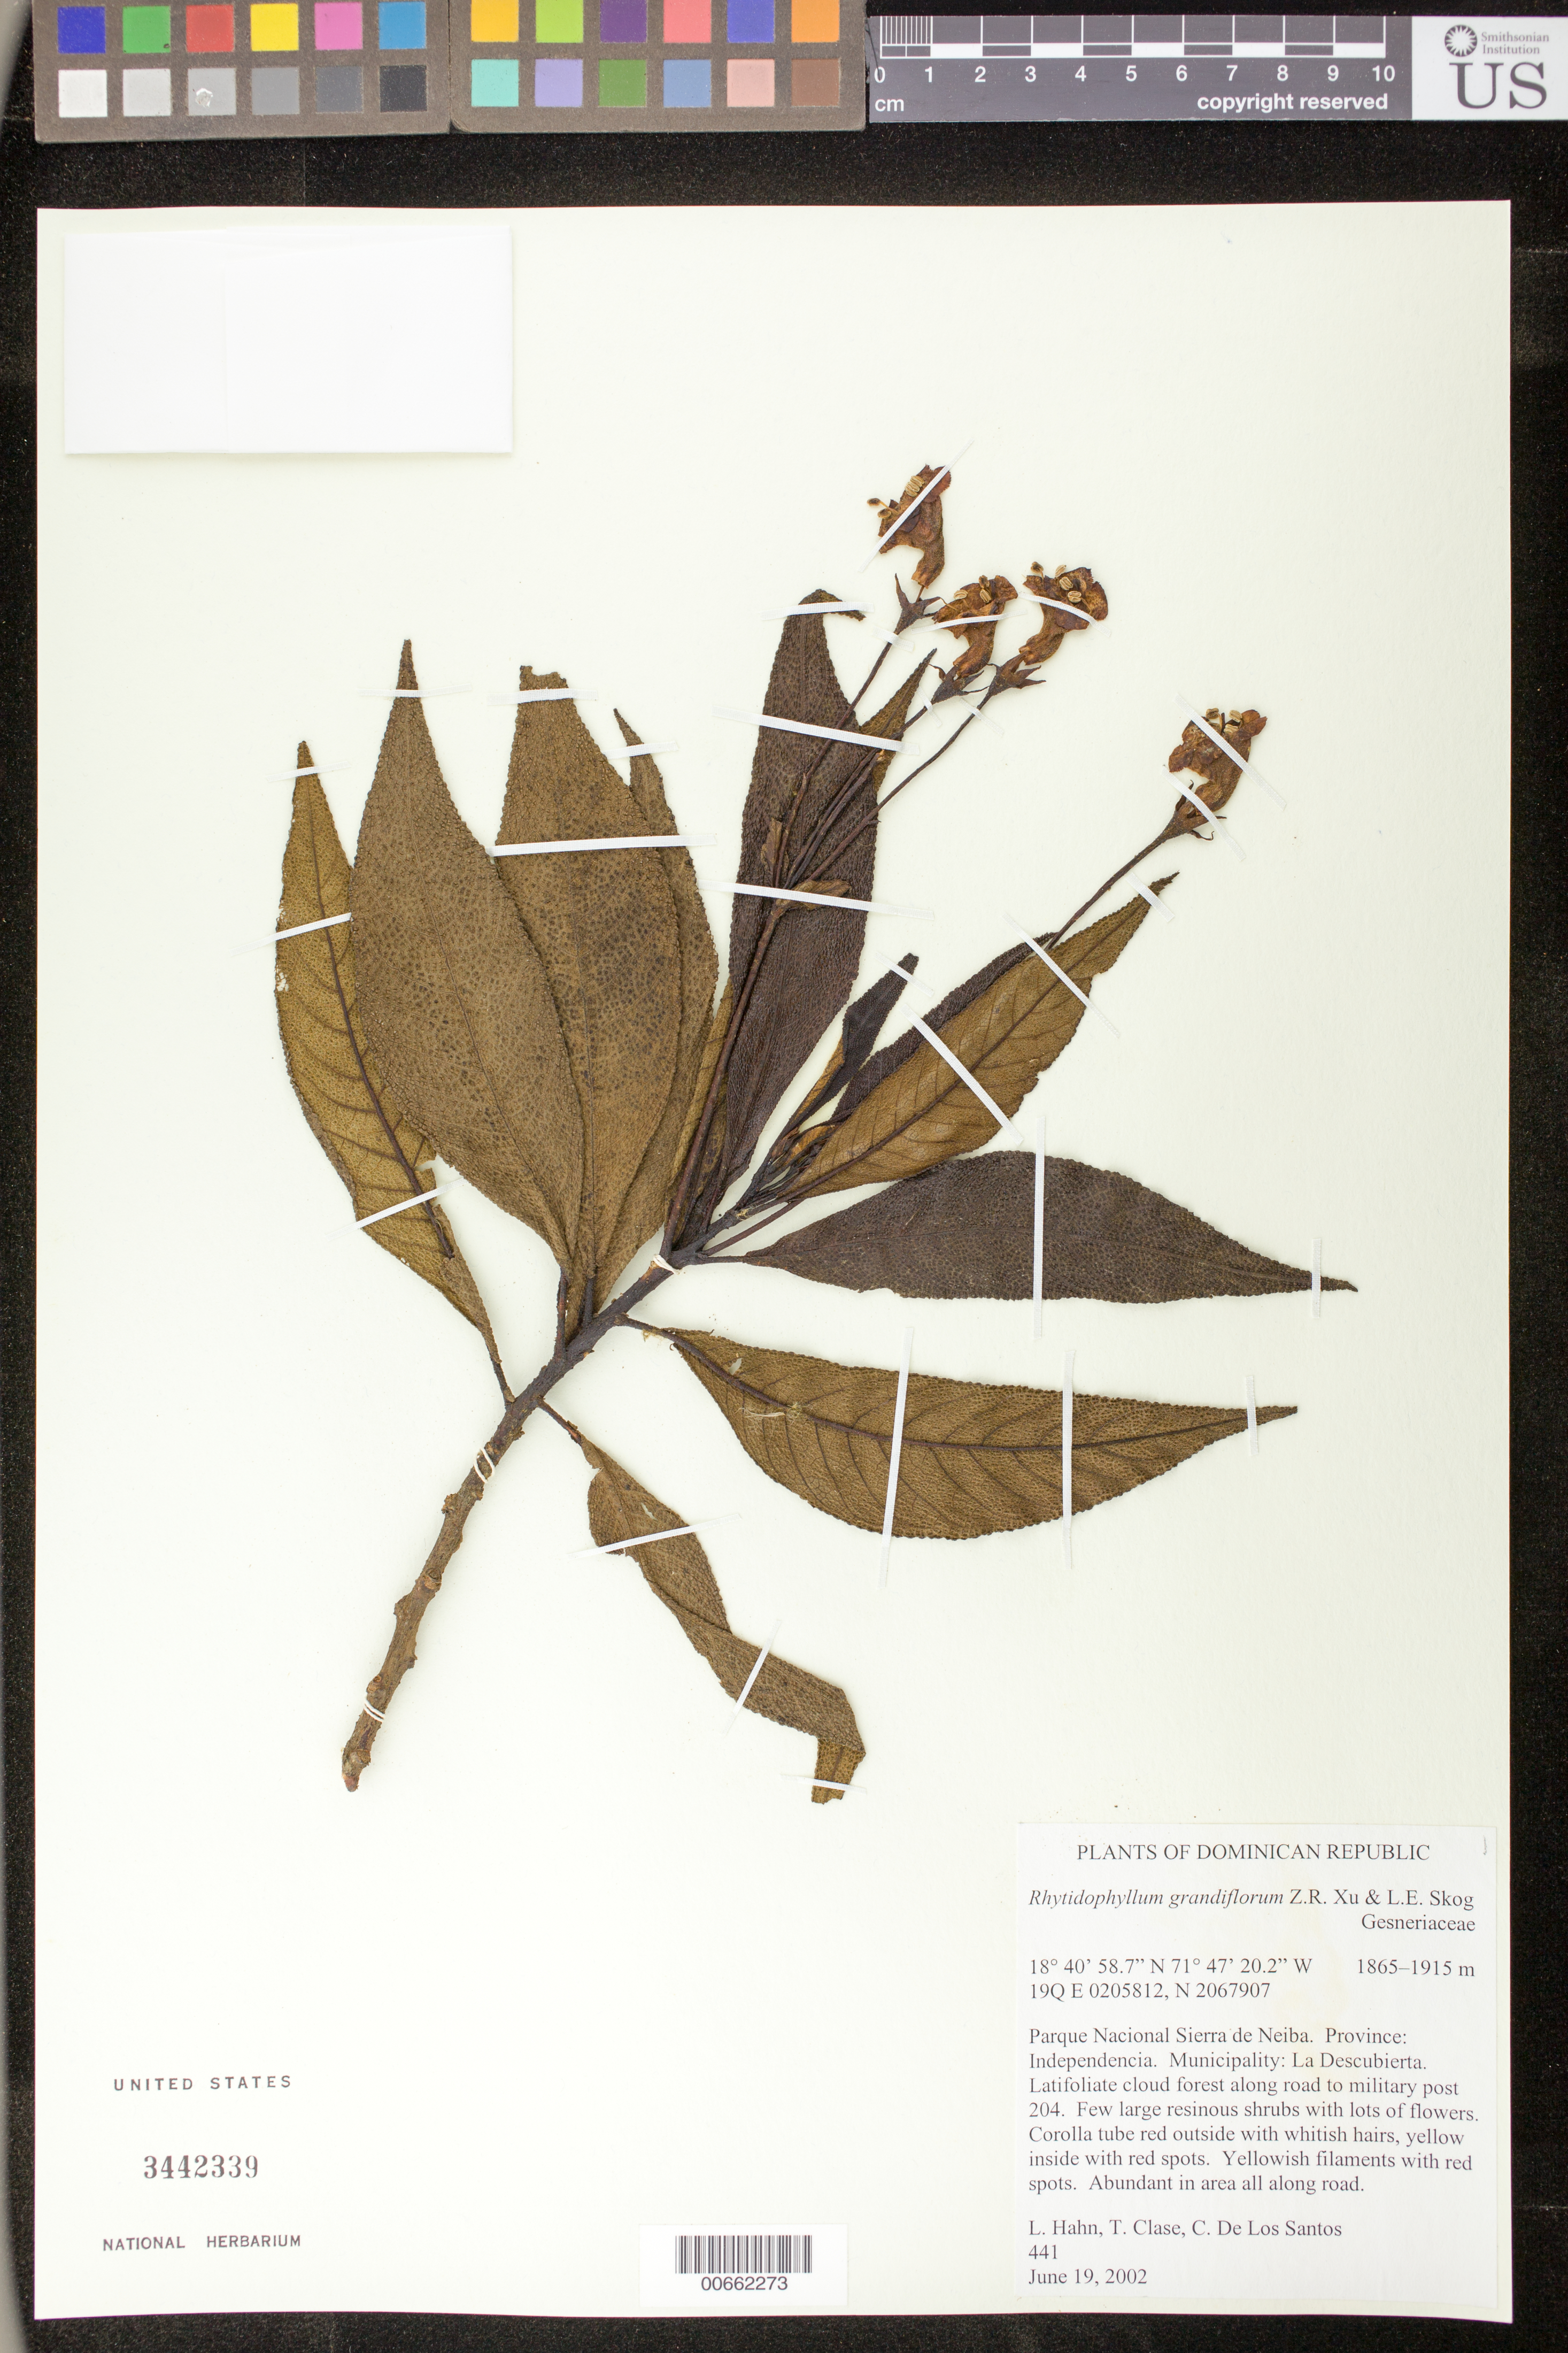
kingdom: Plantae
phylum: Tracheophyta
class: Magnoliopsida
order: Lamiales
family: Gesneriaceae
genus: Rhytidophyllum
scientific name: Rhytidophyllum grandiflorum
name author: Xu & L.E. Skog ex Zanoni & Jiménez Rodr.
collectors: L. Hahn, T. Clase & C. De Los Santos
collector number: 441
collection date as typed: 19 Jun 2002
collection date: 2002-06-19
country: Dominican Republic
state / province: Independencia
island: Hispaniola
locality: Sierra de Neiba. Province: Independencia. Municipality: La Descubierta. Along road to military post 204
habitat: Latifoliate cloud forest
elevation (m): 1865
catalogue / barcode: US 3442339